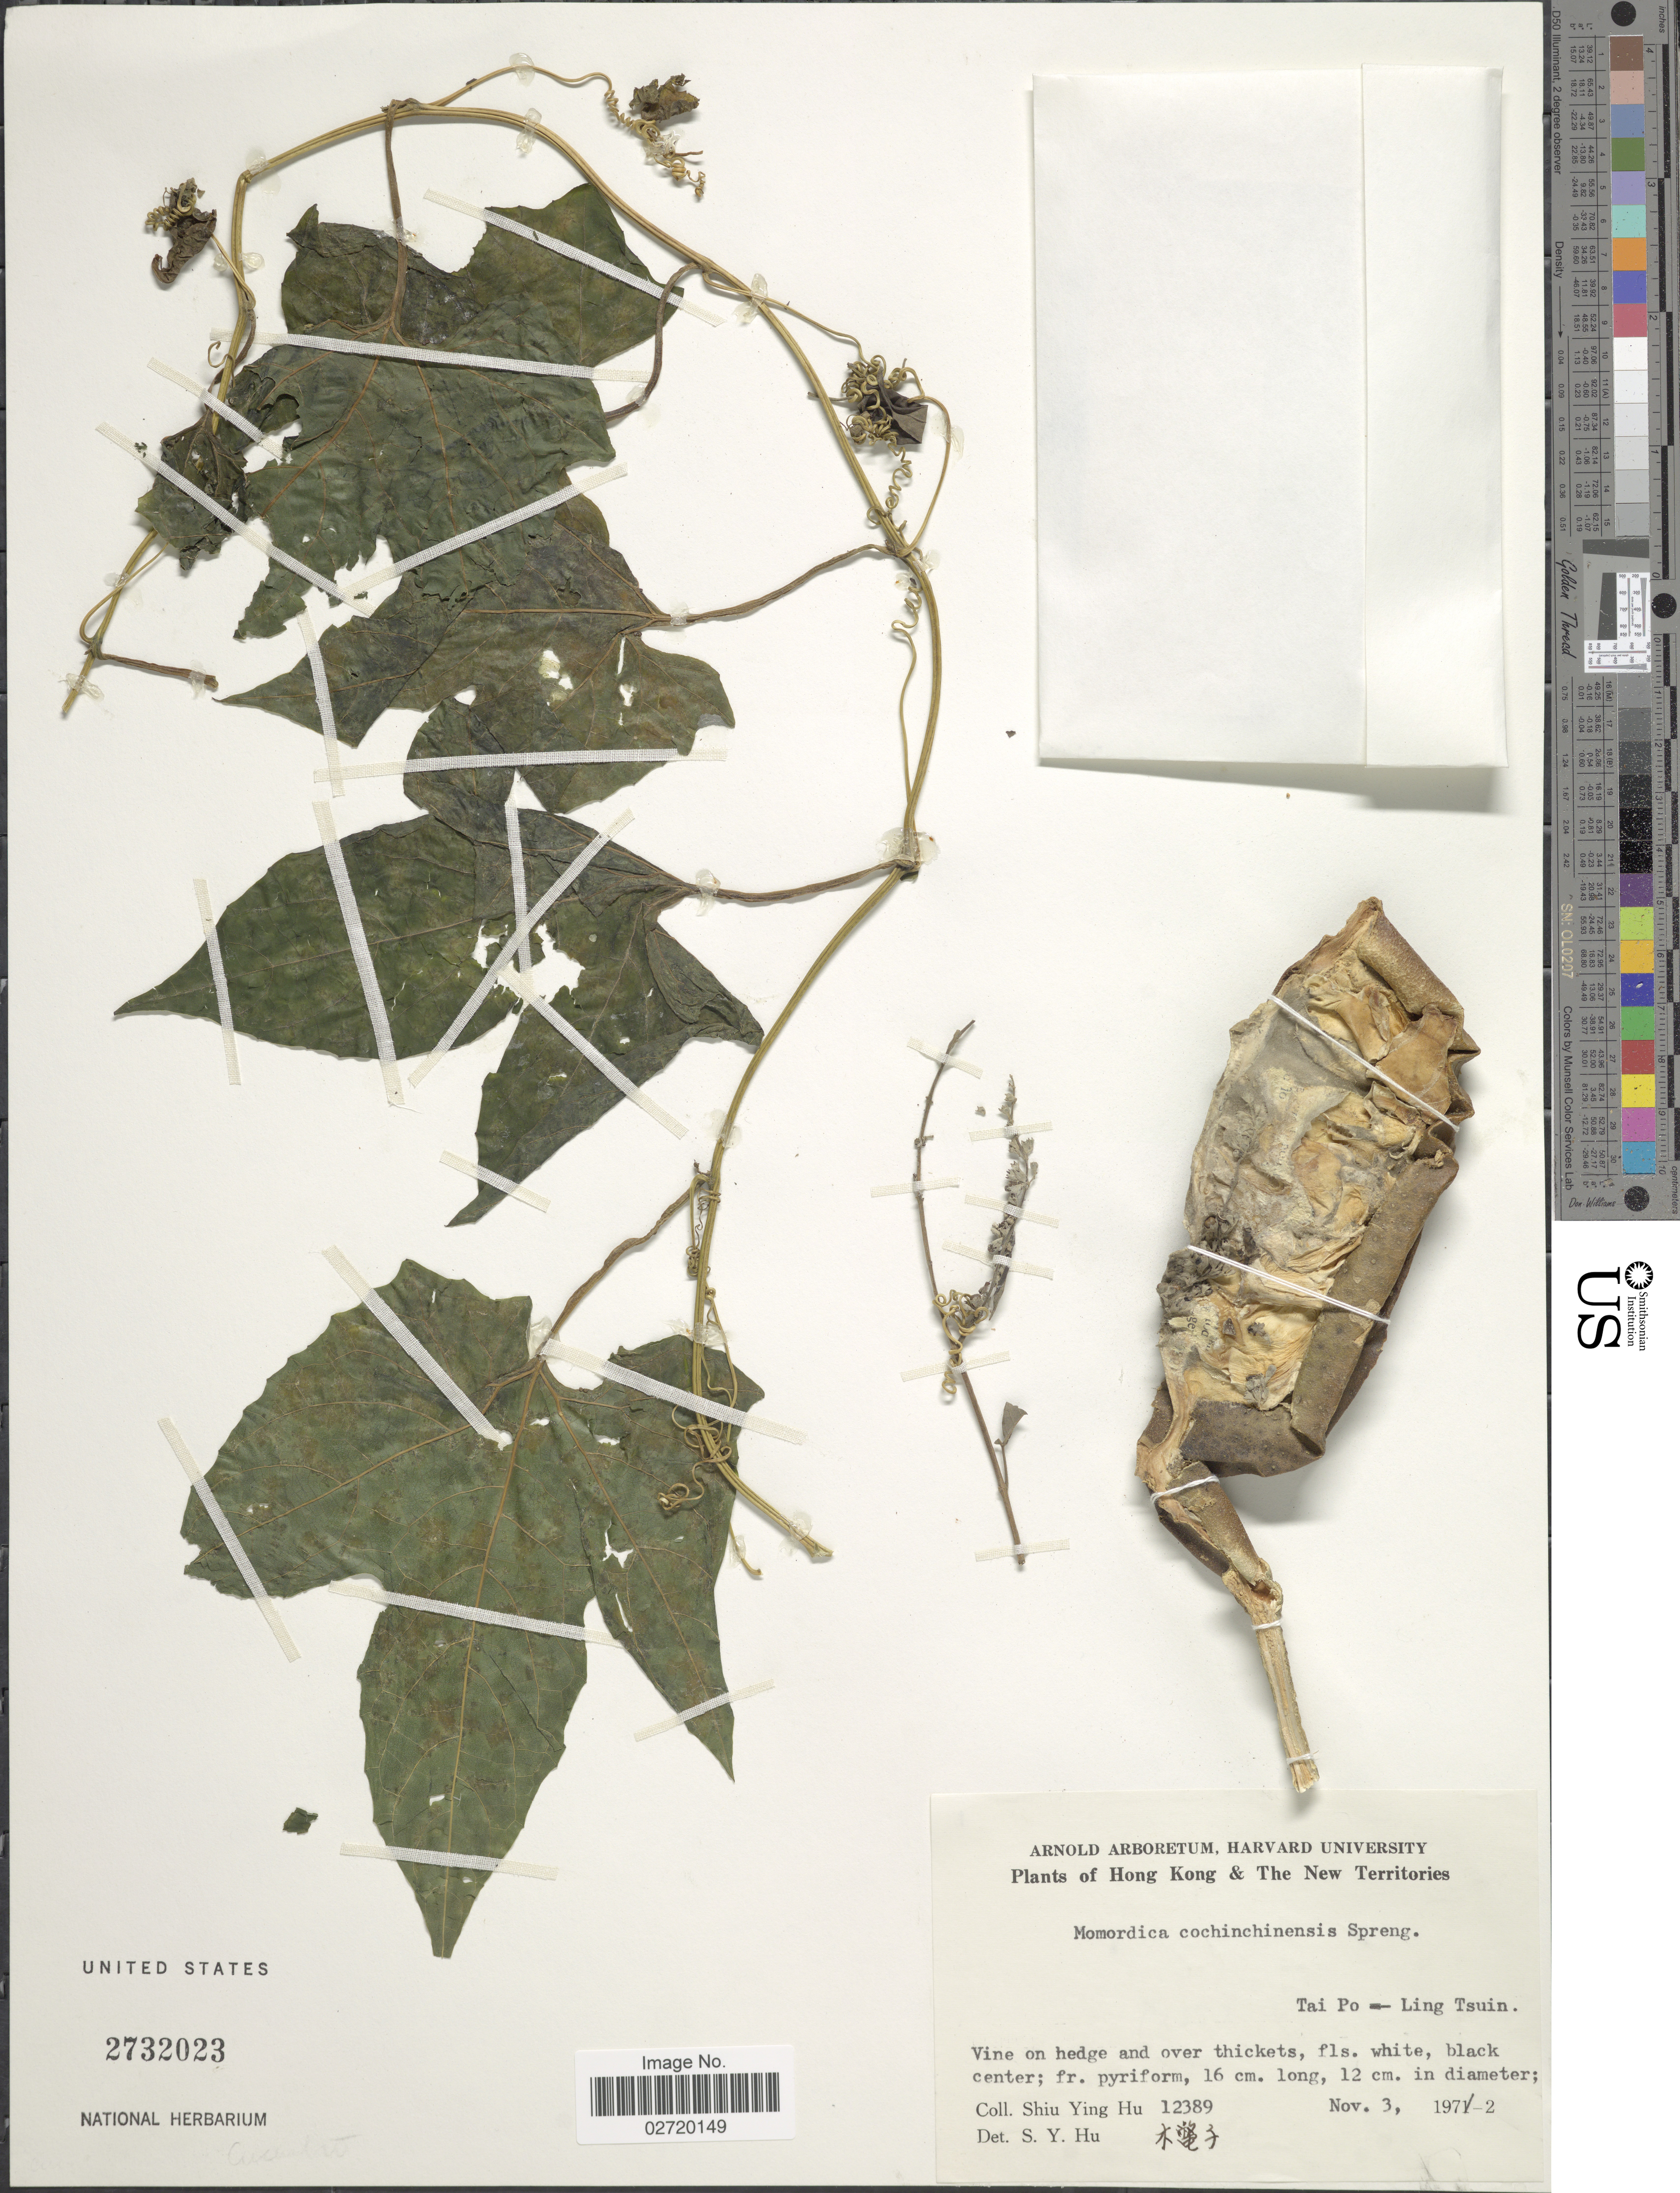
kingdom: Plantae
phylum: Tracheophyta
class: Magnoliopsida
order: Cucurbitales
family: Cucurbitaceae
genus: Momordica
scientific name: Momordica cochinchinensis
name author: (Lour.) Spreng.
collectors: S. Y. Hu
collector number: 12389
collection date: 1972-11-03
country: China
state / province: Hong Kong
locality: Hong Kong & The New Territories, Tai Po - Ling Tsuin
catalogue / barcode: US 2732023